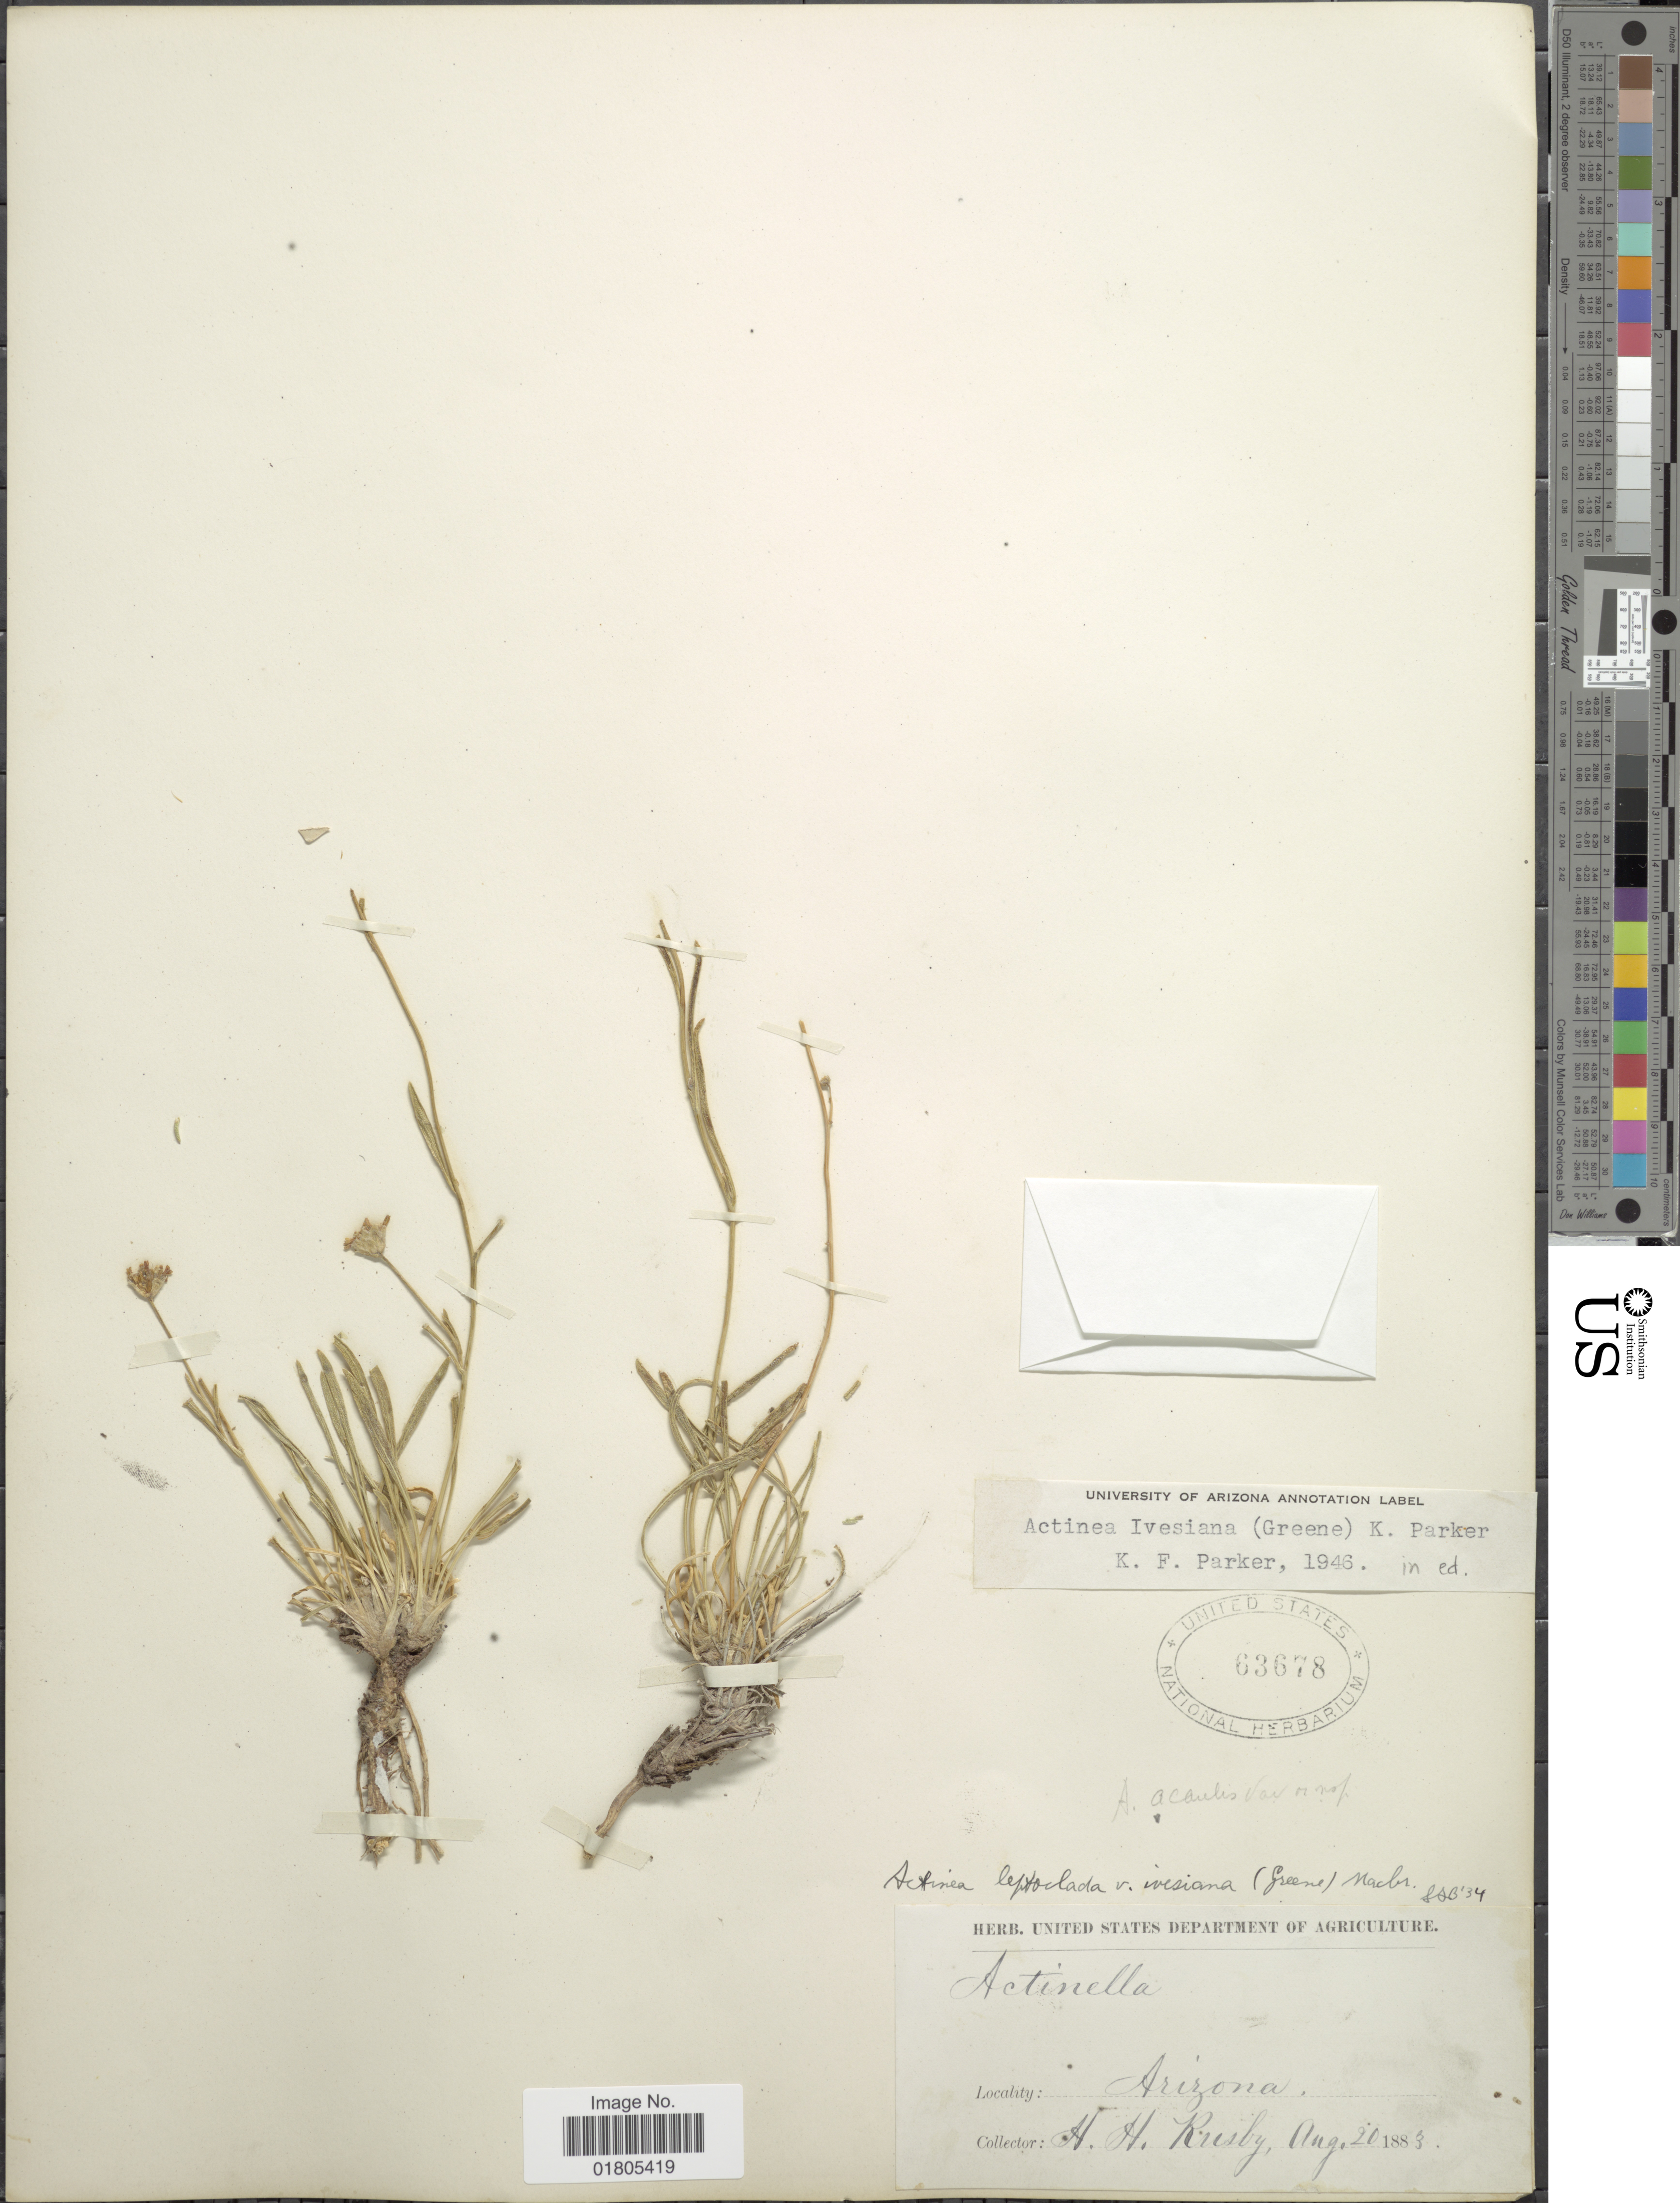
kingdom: Plantae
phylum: Tracheophyta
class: Magnoliopsida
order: Asterales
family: Asteraceae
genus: Actinea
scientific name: Actinea ivesiana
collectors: H. H. Rusby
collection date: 1883-08-20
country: United States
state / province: Arizona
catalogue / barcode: US 63678